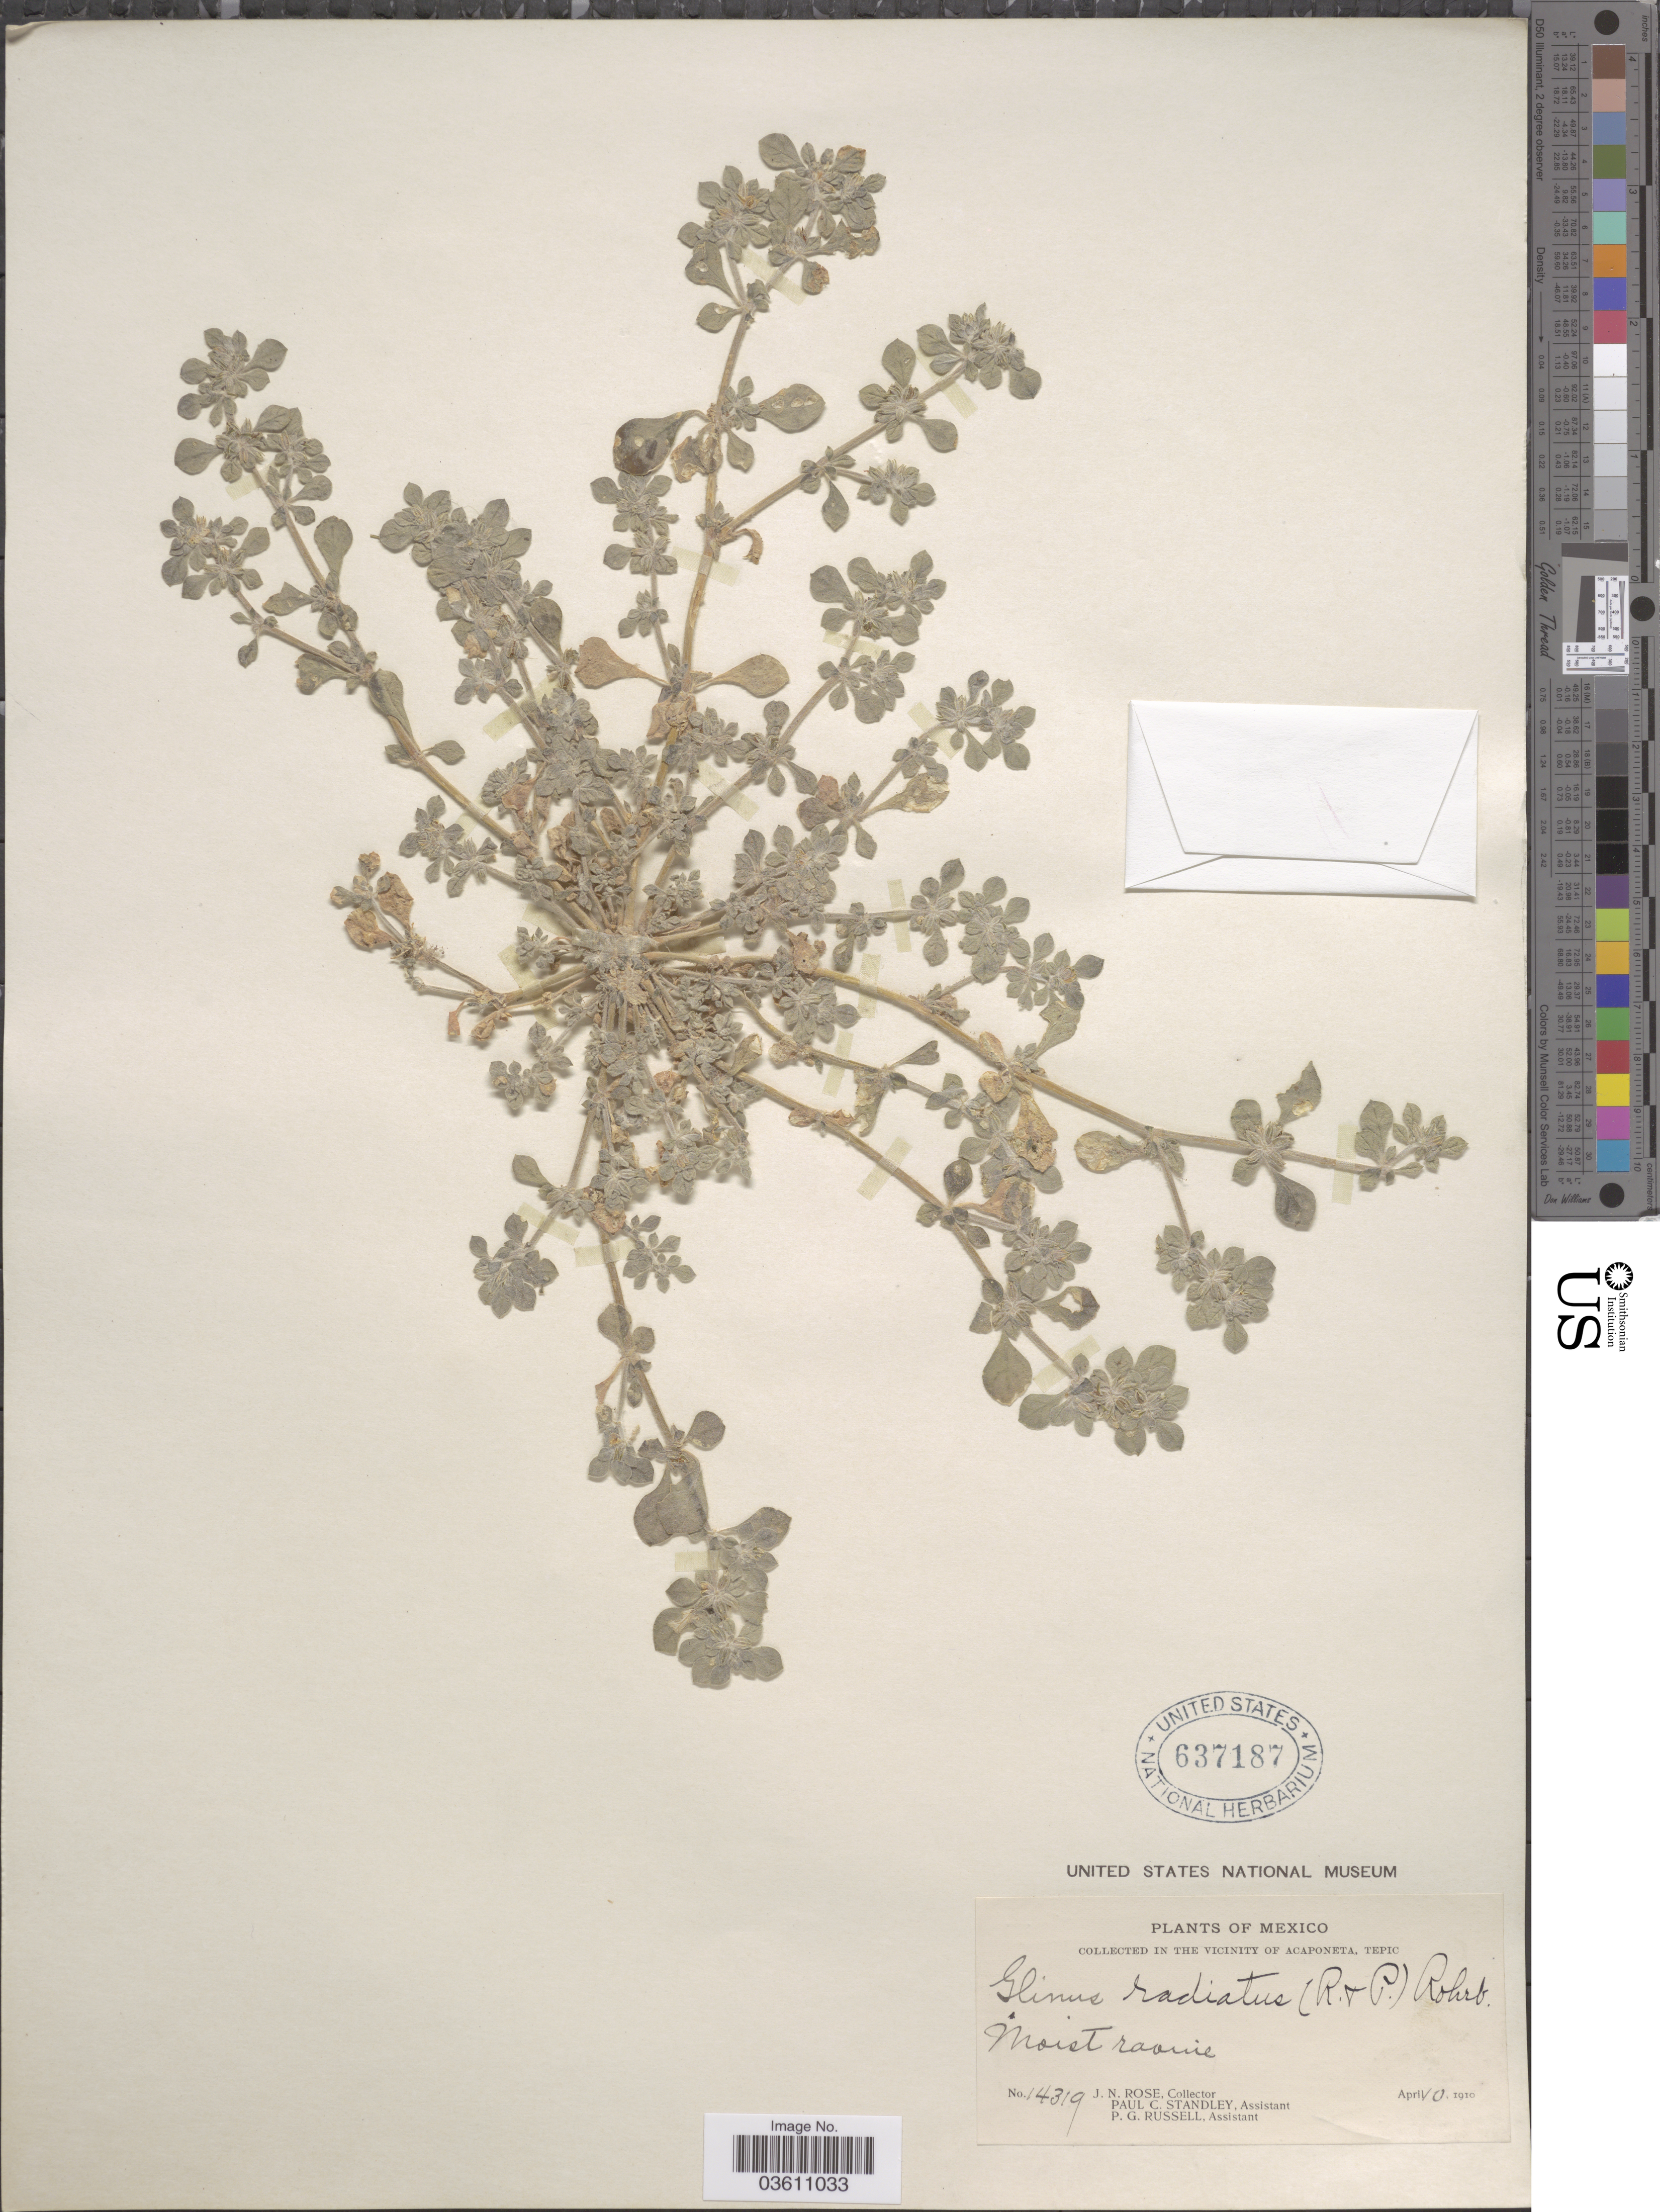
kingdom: Plantae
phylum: Tracheophyta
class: Magnoliopsida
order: Caryophyllales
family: Molluginaceae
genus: Glinus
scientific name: Glinus radiatus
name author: (Ruiz & Pav.) Rohrb.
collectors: J. N. Rose, P. C. Standley & P. G. Russell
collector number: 14319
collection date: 1910-04-10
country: Mexico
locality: In the vicinity of Acaponeta, Tepic.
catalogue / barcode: US 637187